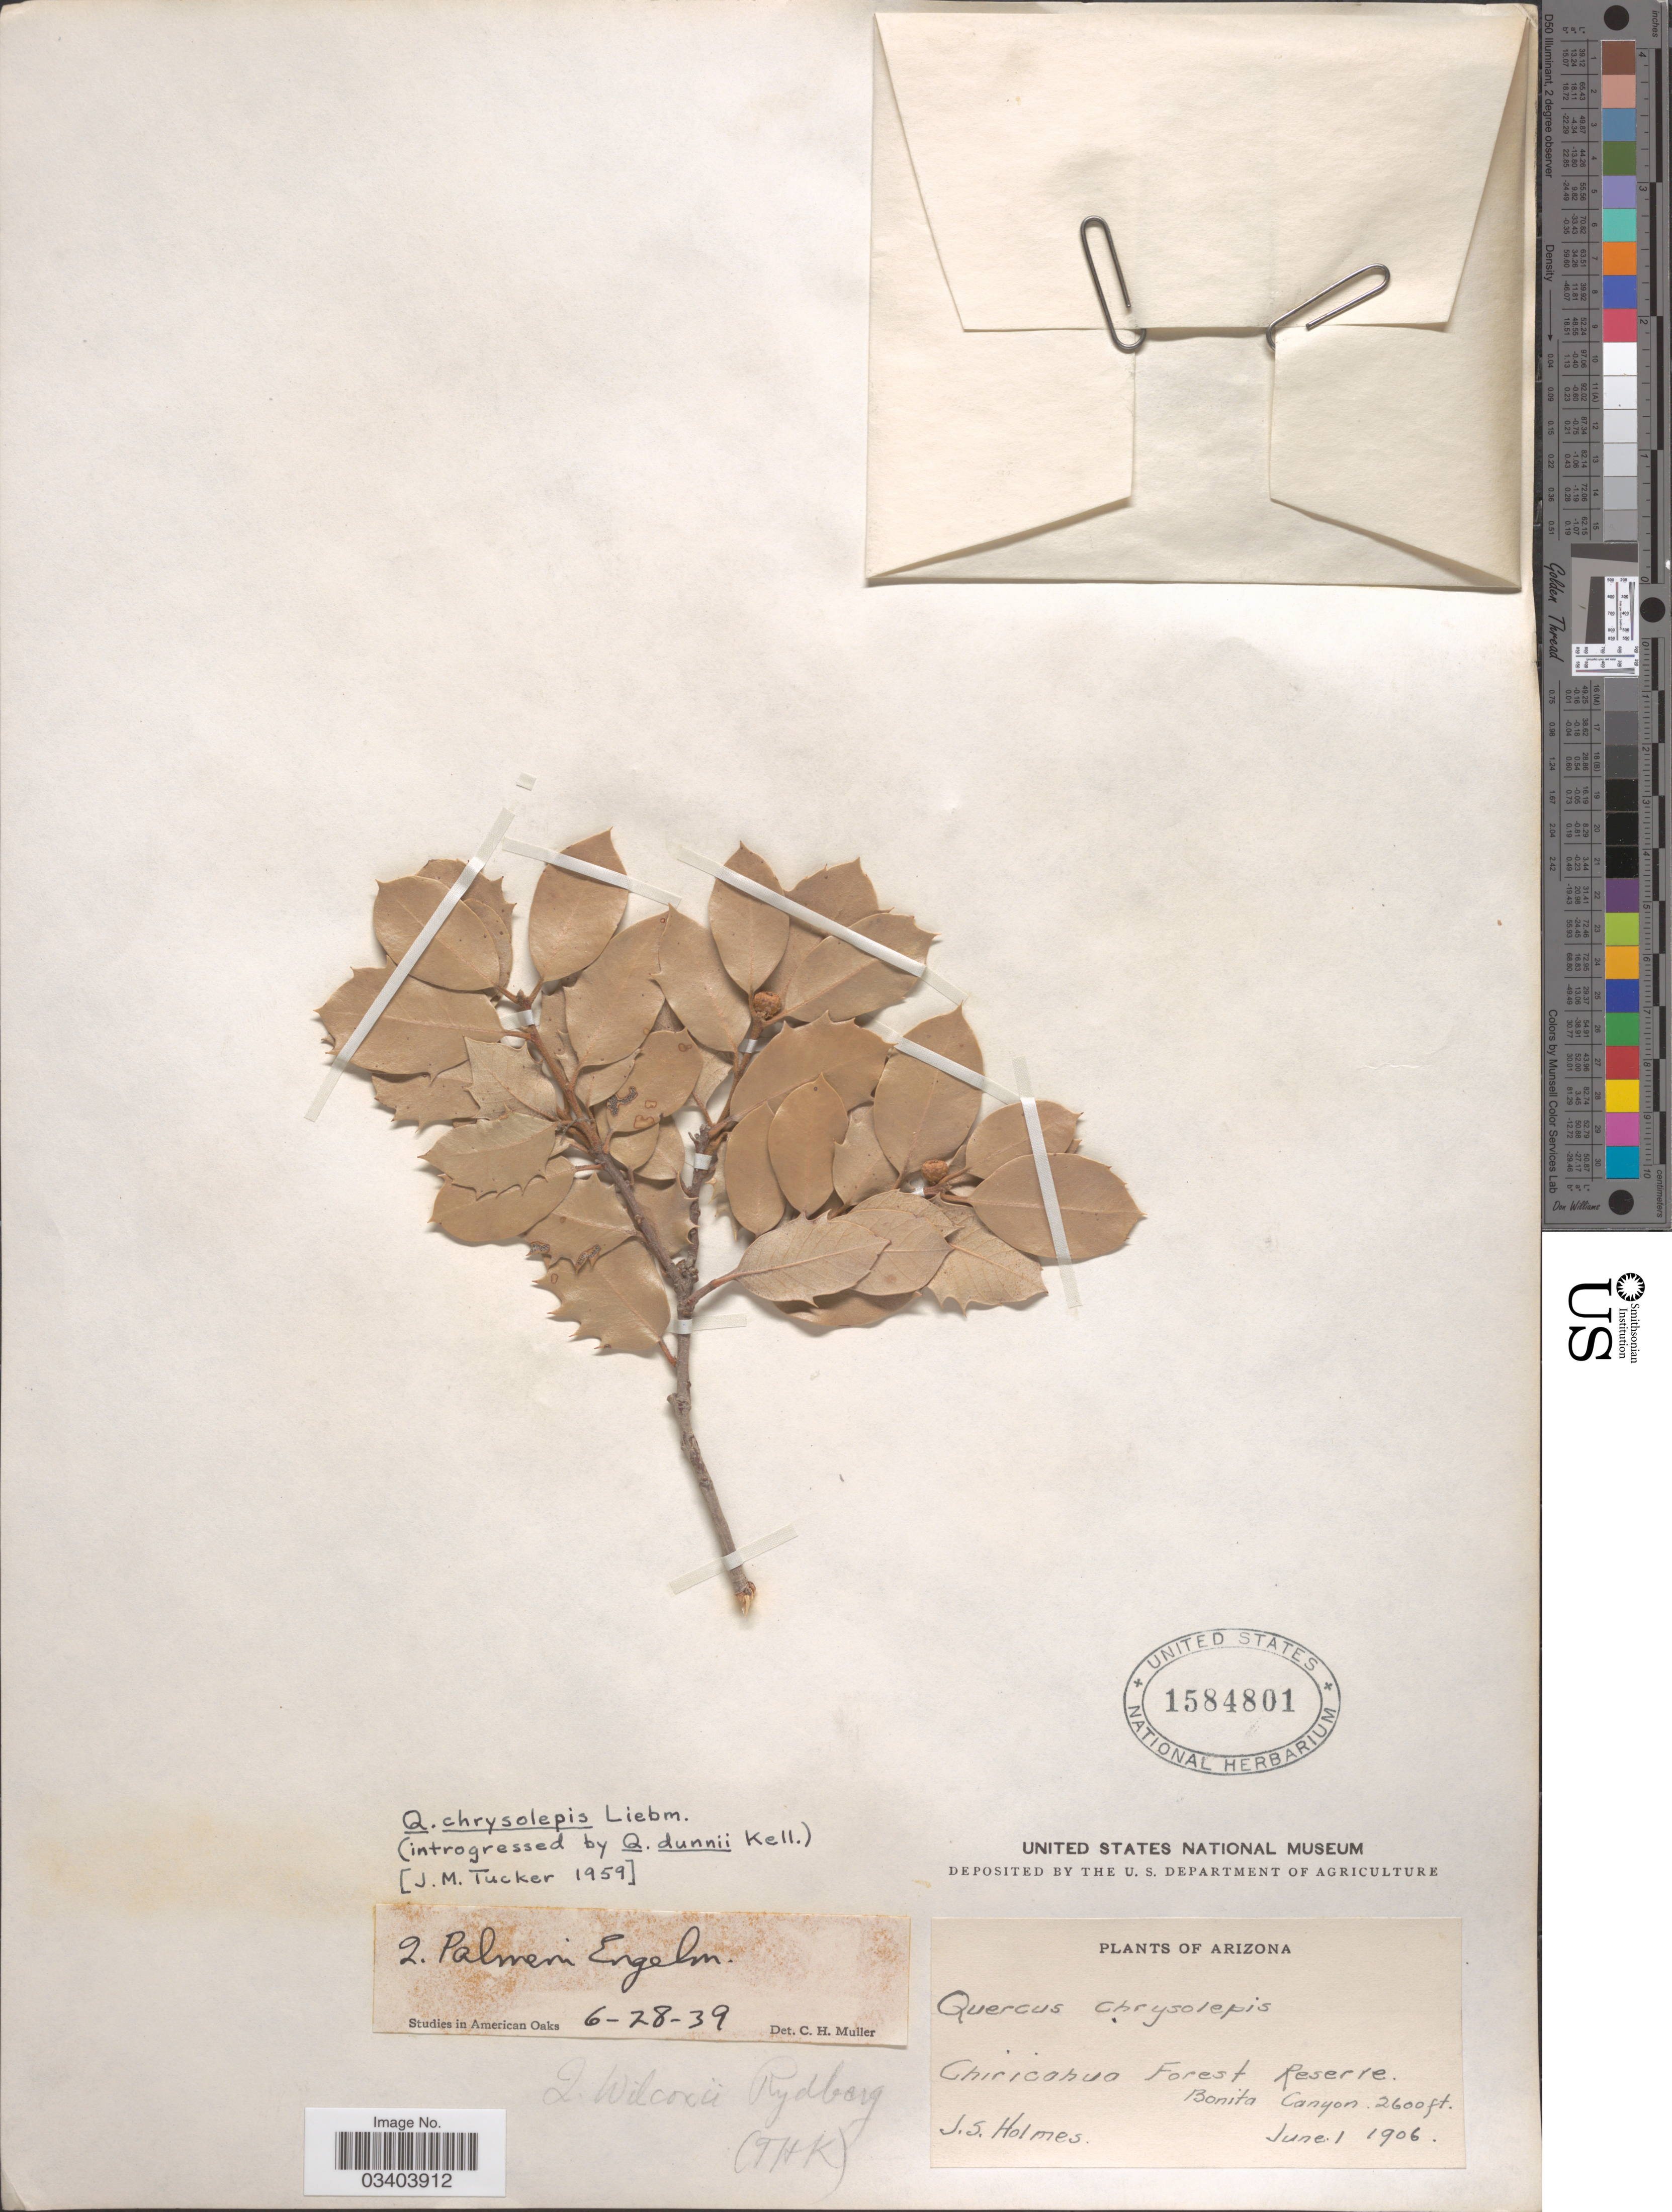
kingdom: Plantae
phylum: Tracheophyta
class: Magnoliopsida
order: Fagales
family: Fagaceae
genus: Quercus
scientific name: Quercus chrysolepis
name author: Liebm.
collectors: J. Holmes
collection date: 1906-06-01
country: United States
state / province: Arizona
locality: Chiricahua Forest Reserve. Bonita Canyon.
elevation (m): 792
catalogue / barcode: US 1584801